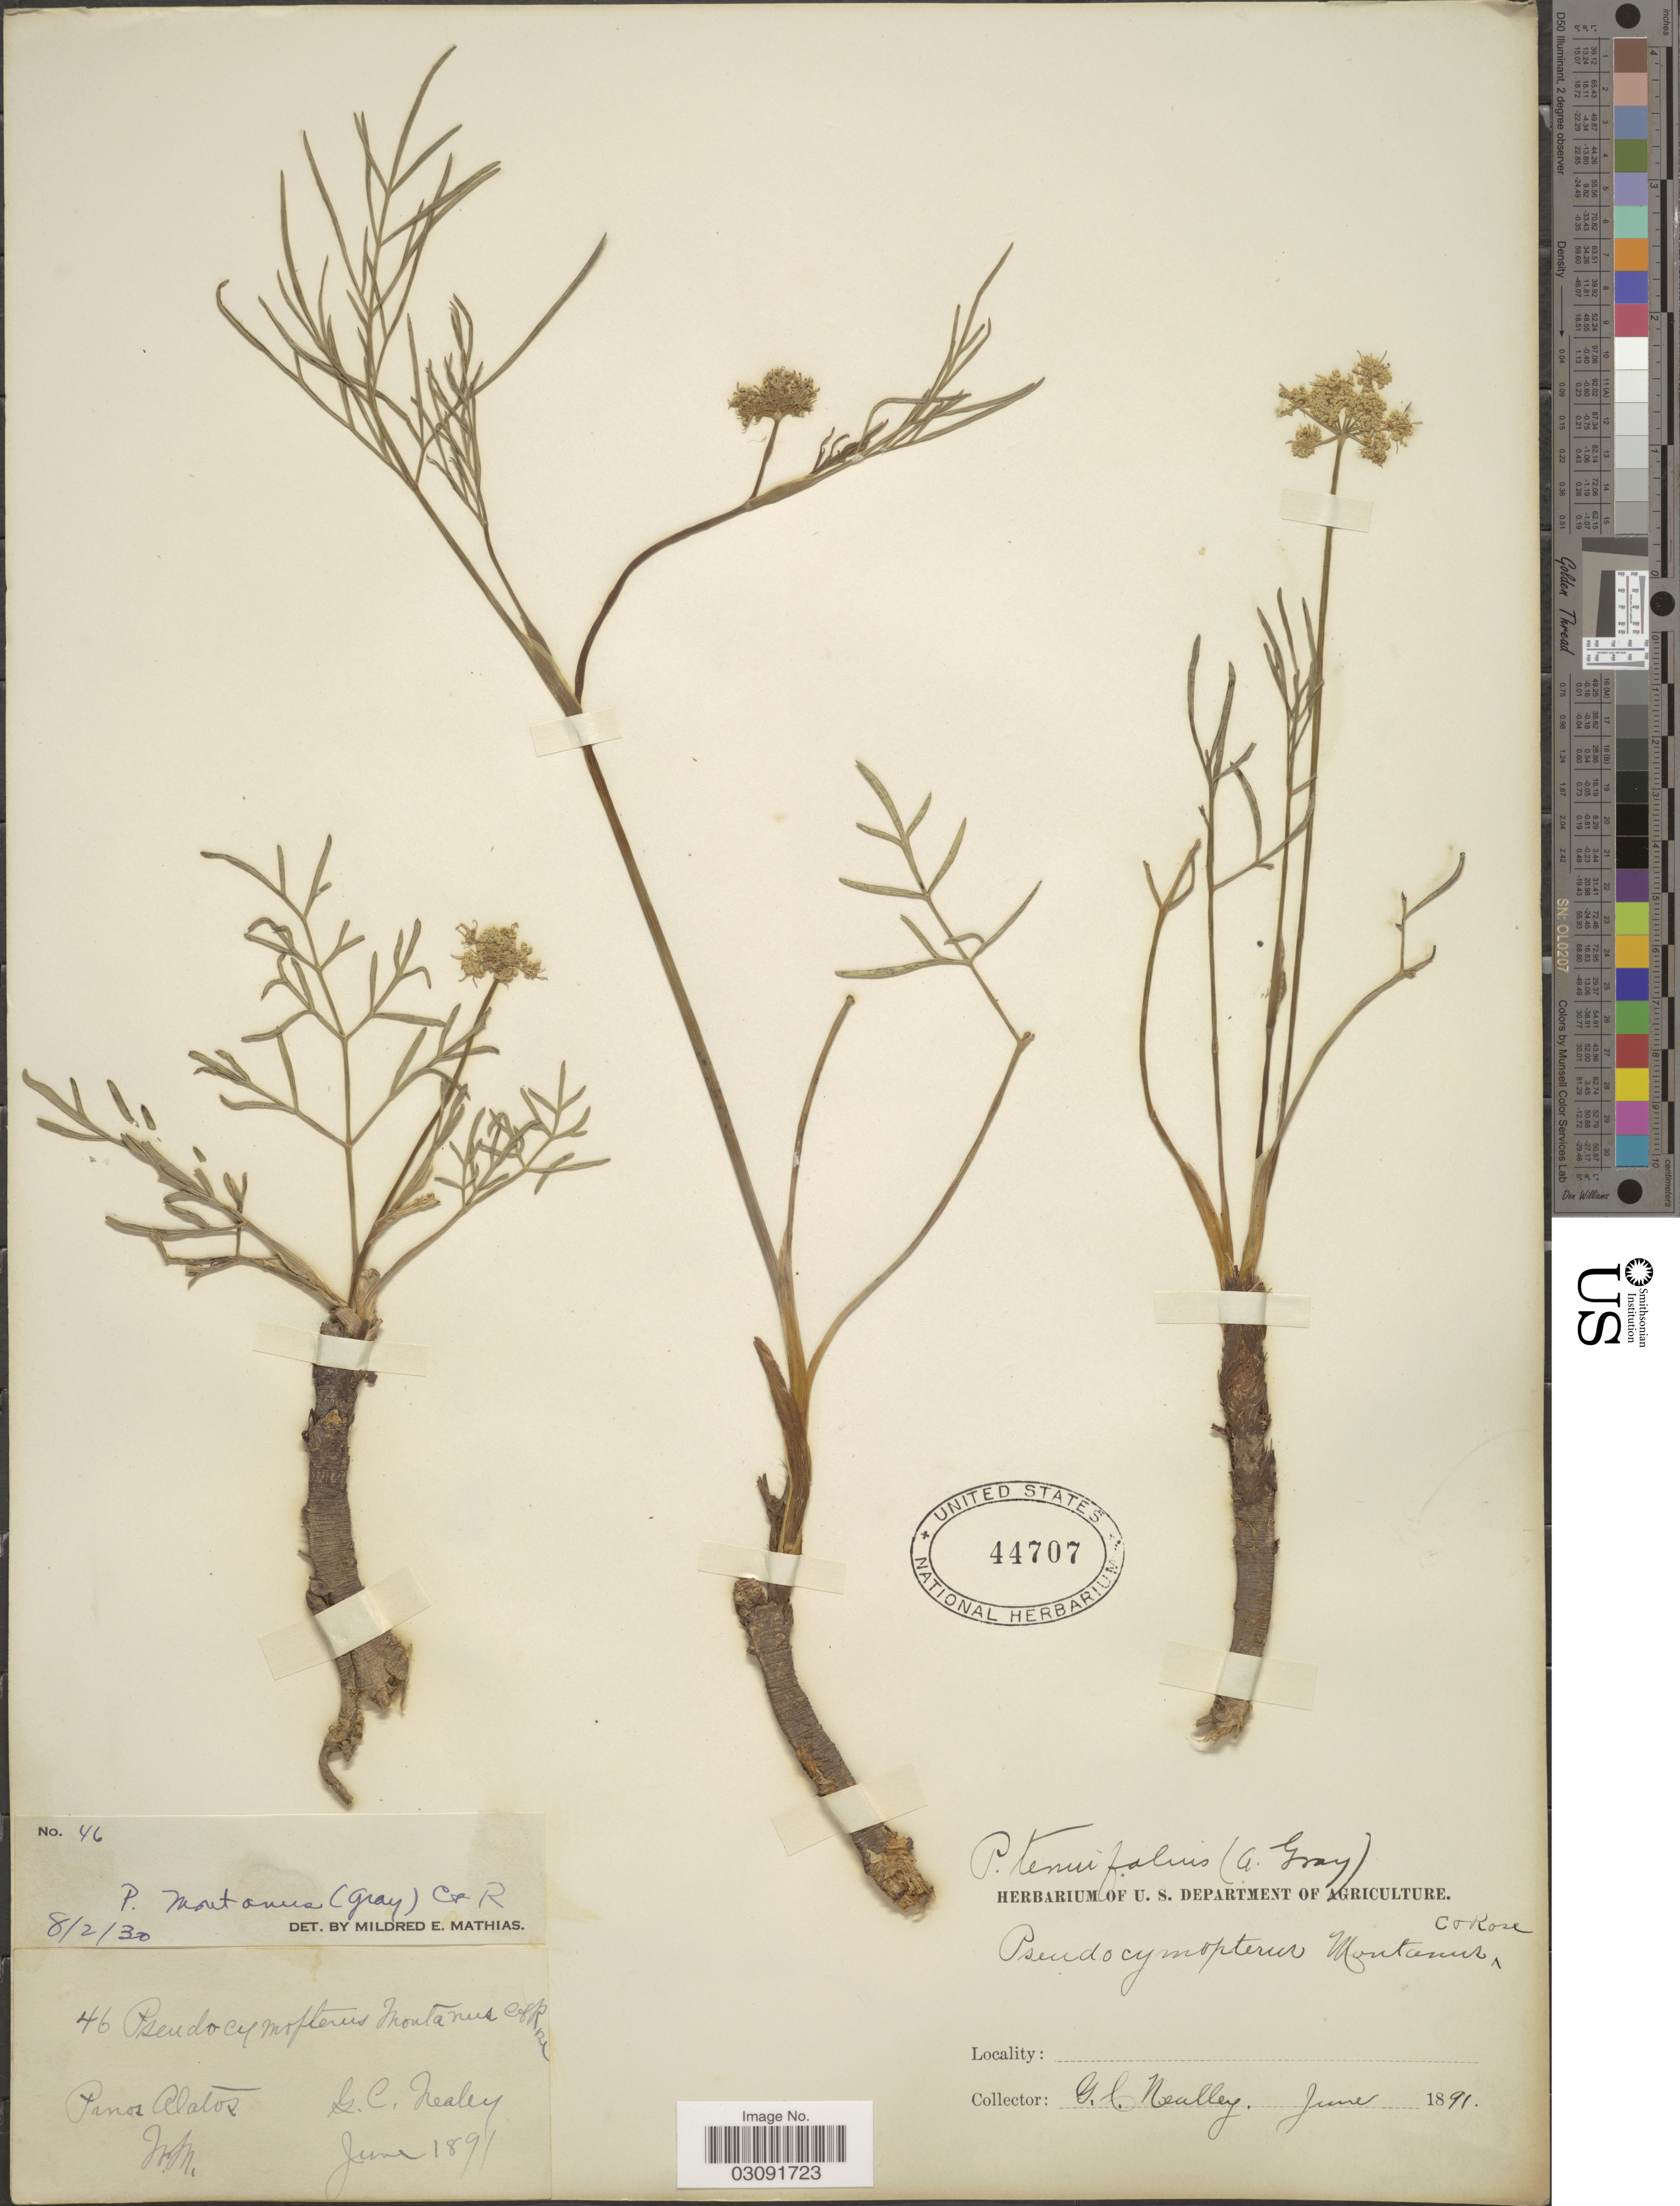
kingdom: Plantae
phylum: Tracheophyta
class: Magnoliopsida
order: Apiales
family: Apiaceae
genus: Pseudocymopterus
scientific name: Pseudocymopterus montanus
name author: (A. Gray) J.M. Coult. & Rose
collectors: G. Neally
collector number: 46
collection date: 1891-06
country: United States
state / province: New Mexico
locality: Pinos Alatos.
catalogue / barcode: US 44707